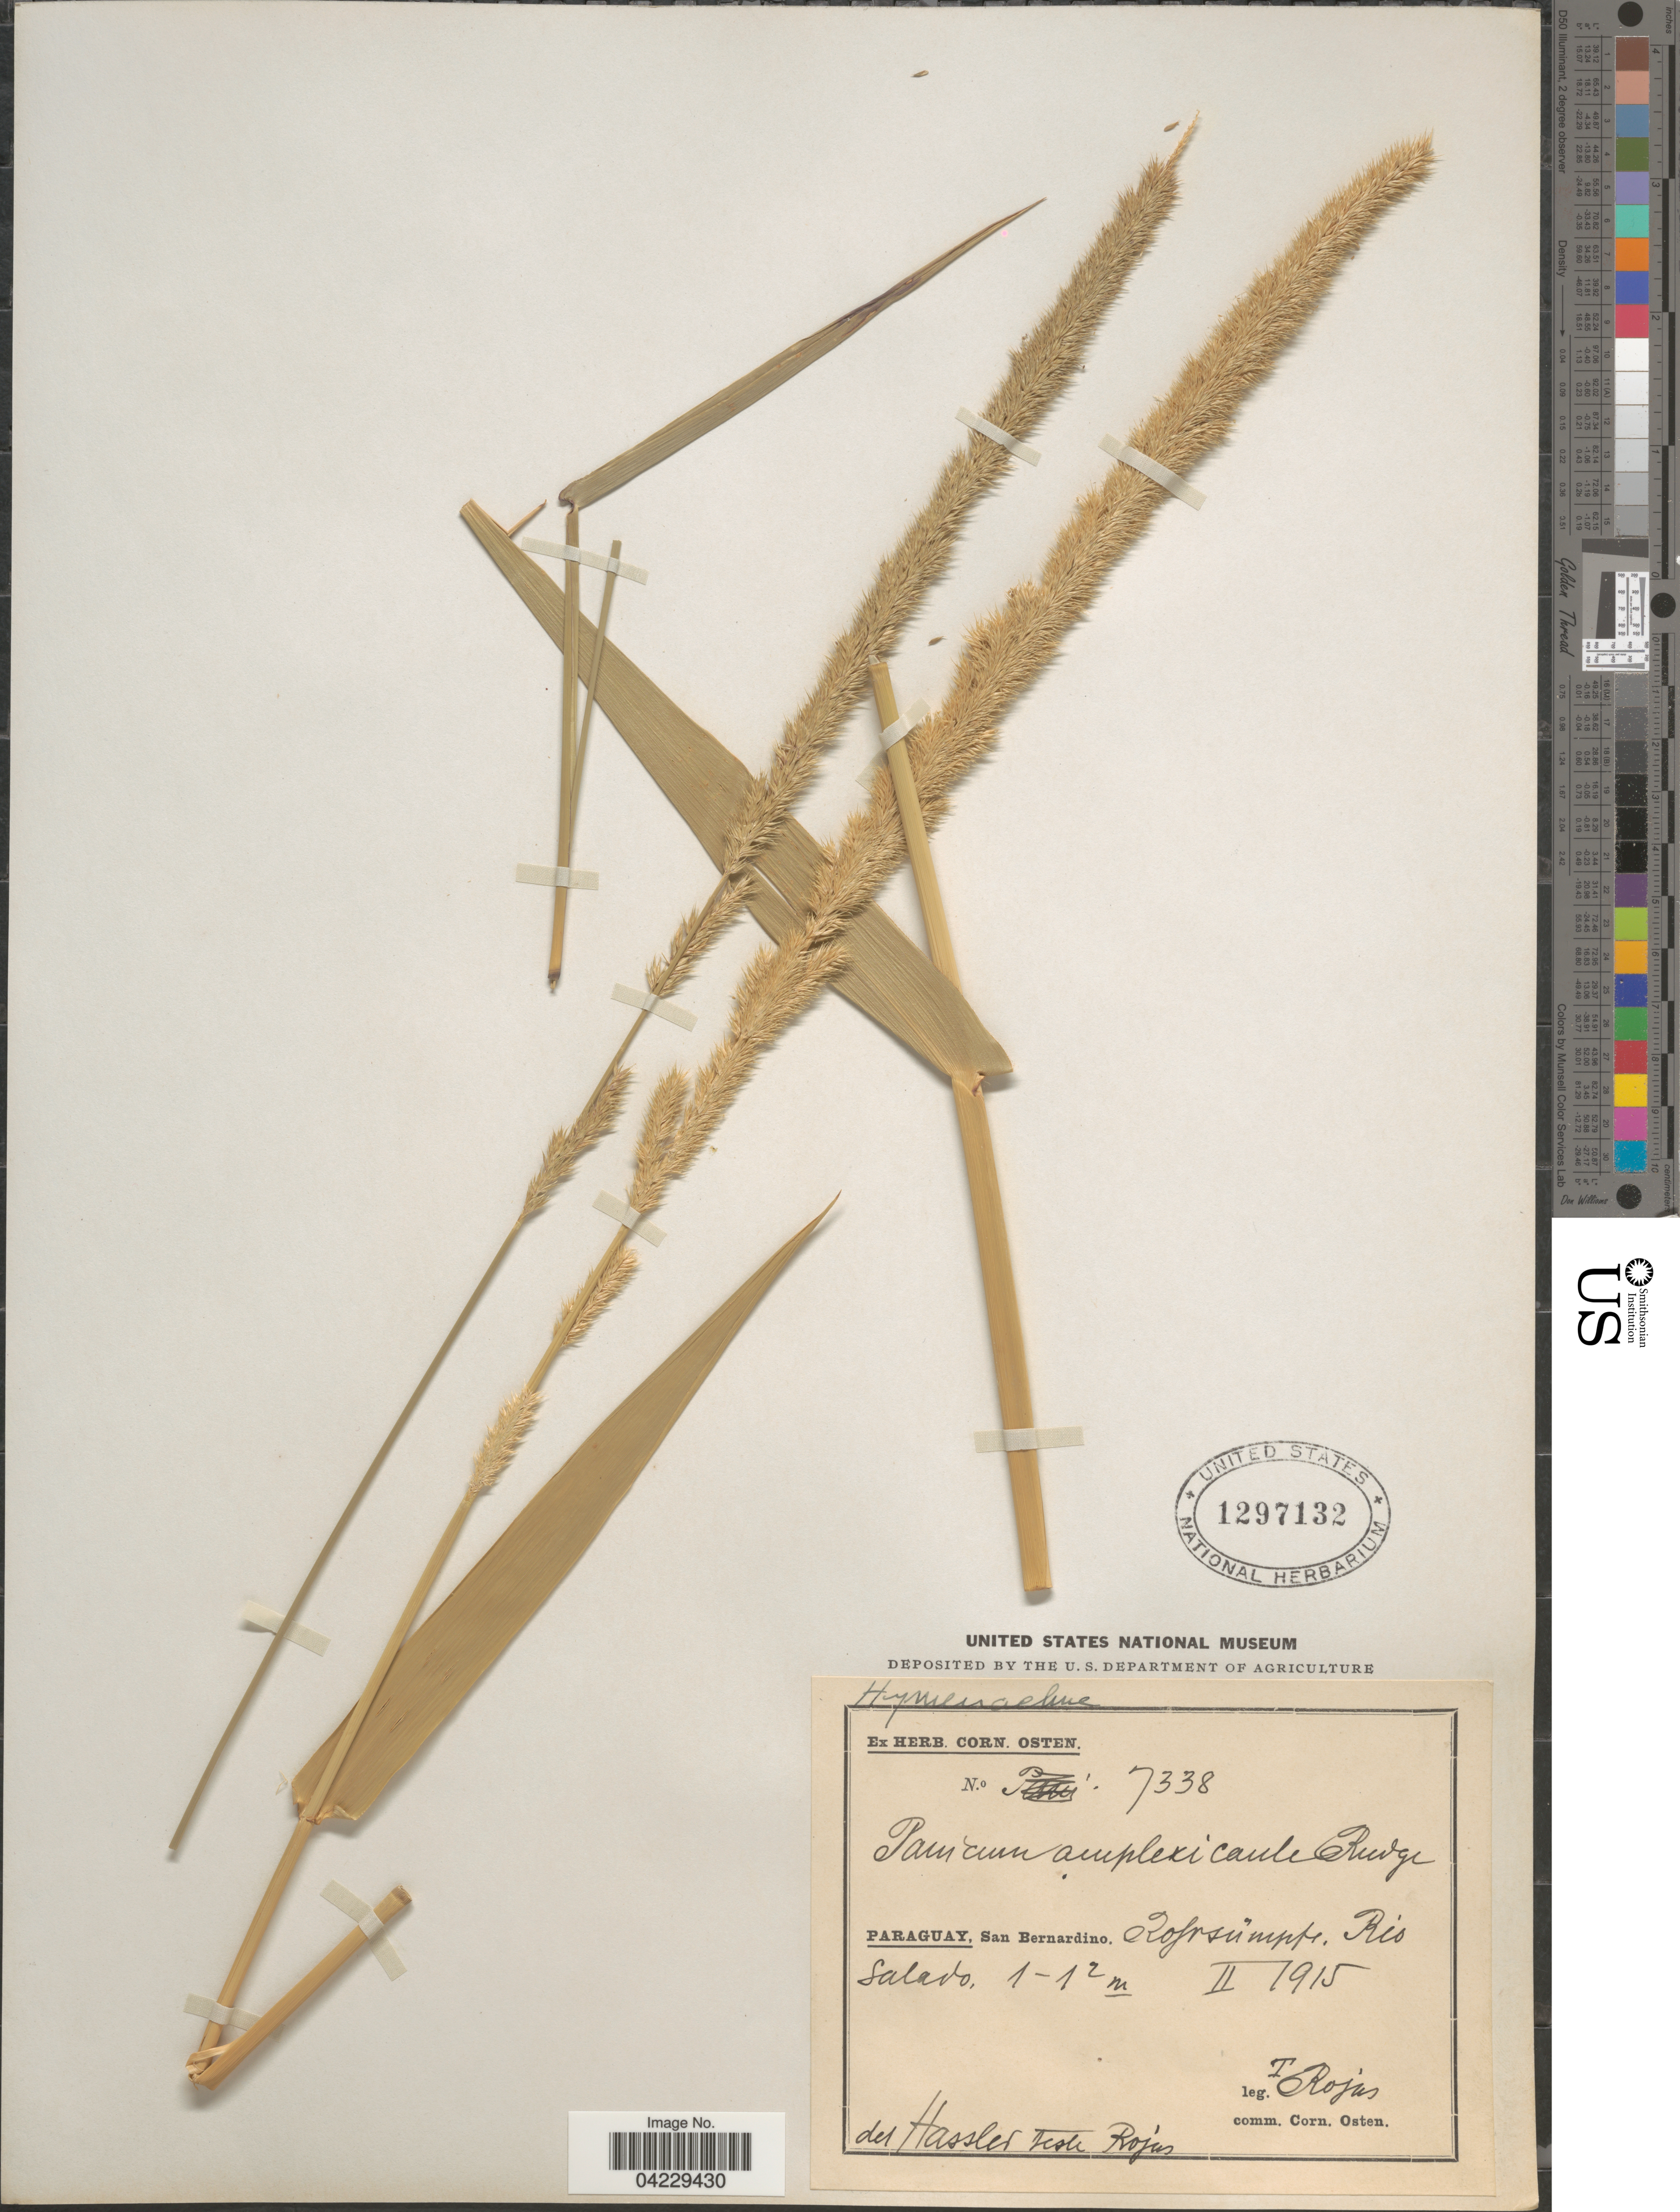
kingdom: Plantae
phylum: Tracheophyta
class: Liliopsida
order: Poales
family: Poaceae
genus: Hymenachne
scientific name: Hymenachne amplexicaulis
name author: (Rudge) Nees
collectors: T. Rojas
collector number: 7338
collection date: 1915-02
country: Paraguay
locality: San Bernardino. Rofrsümpfe [interpreted]. Rio Salado.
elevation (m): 1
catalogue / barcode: US 1297132